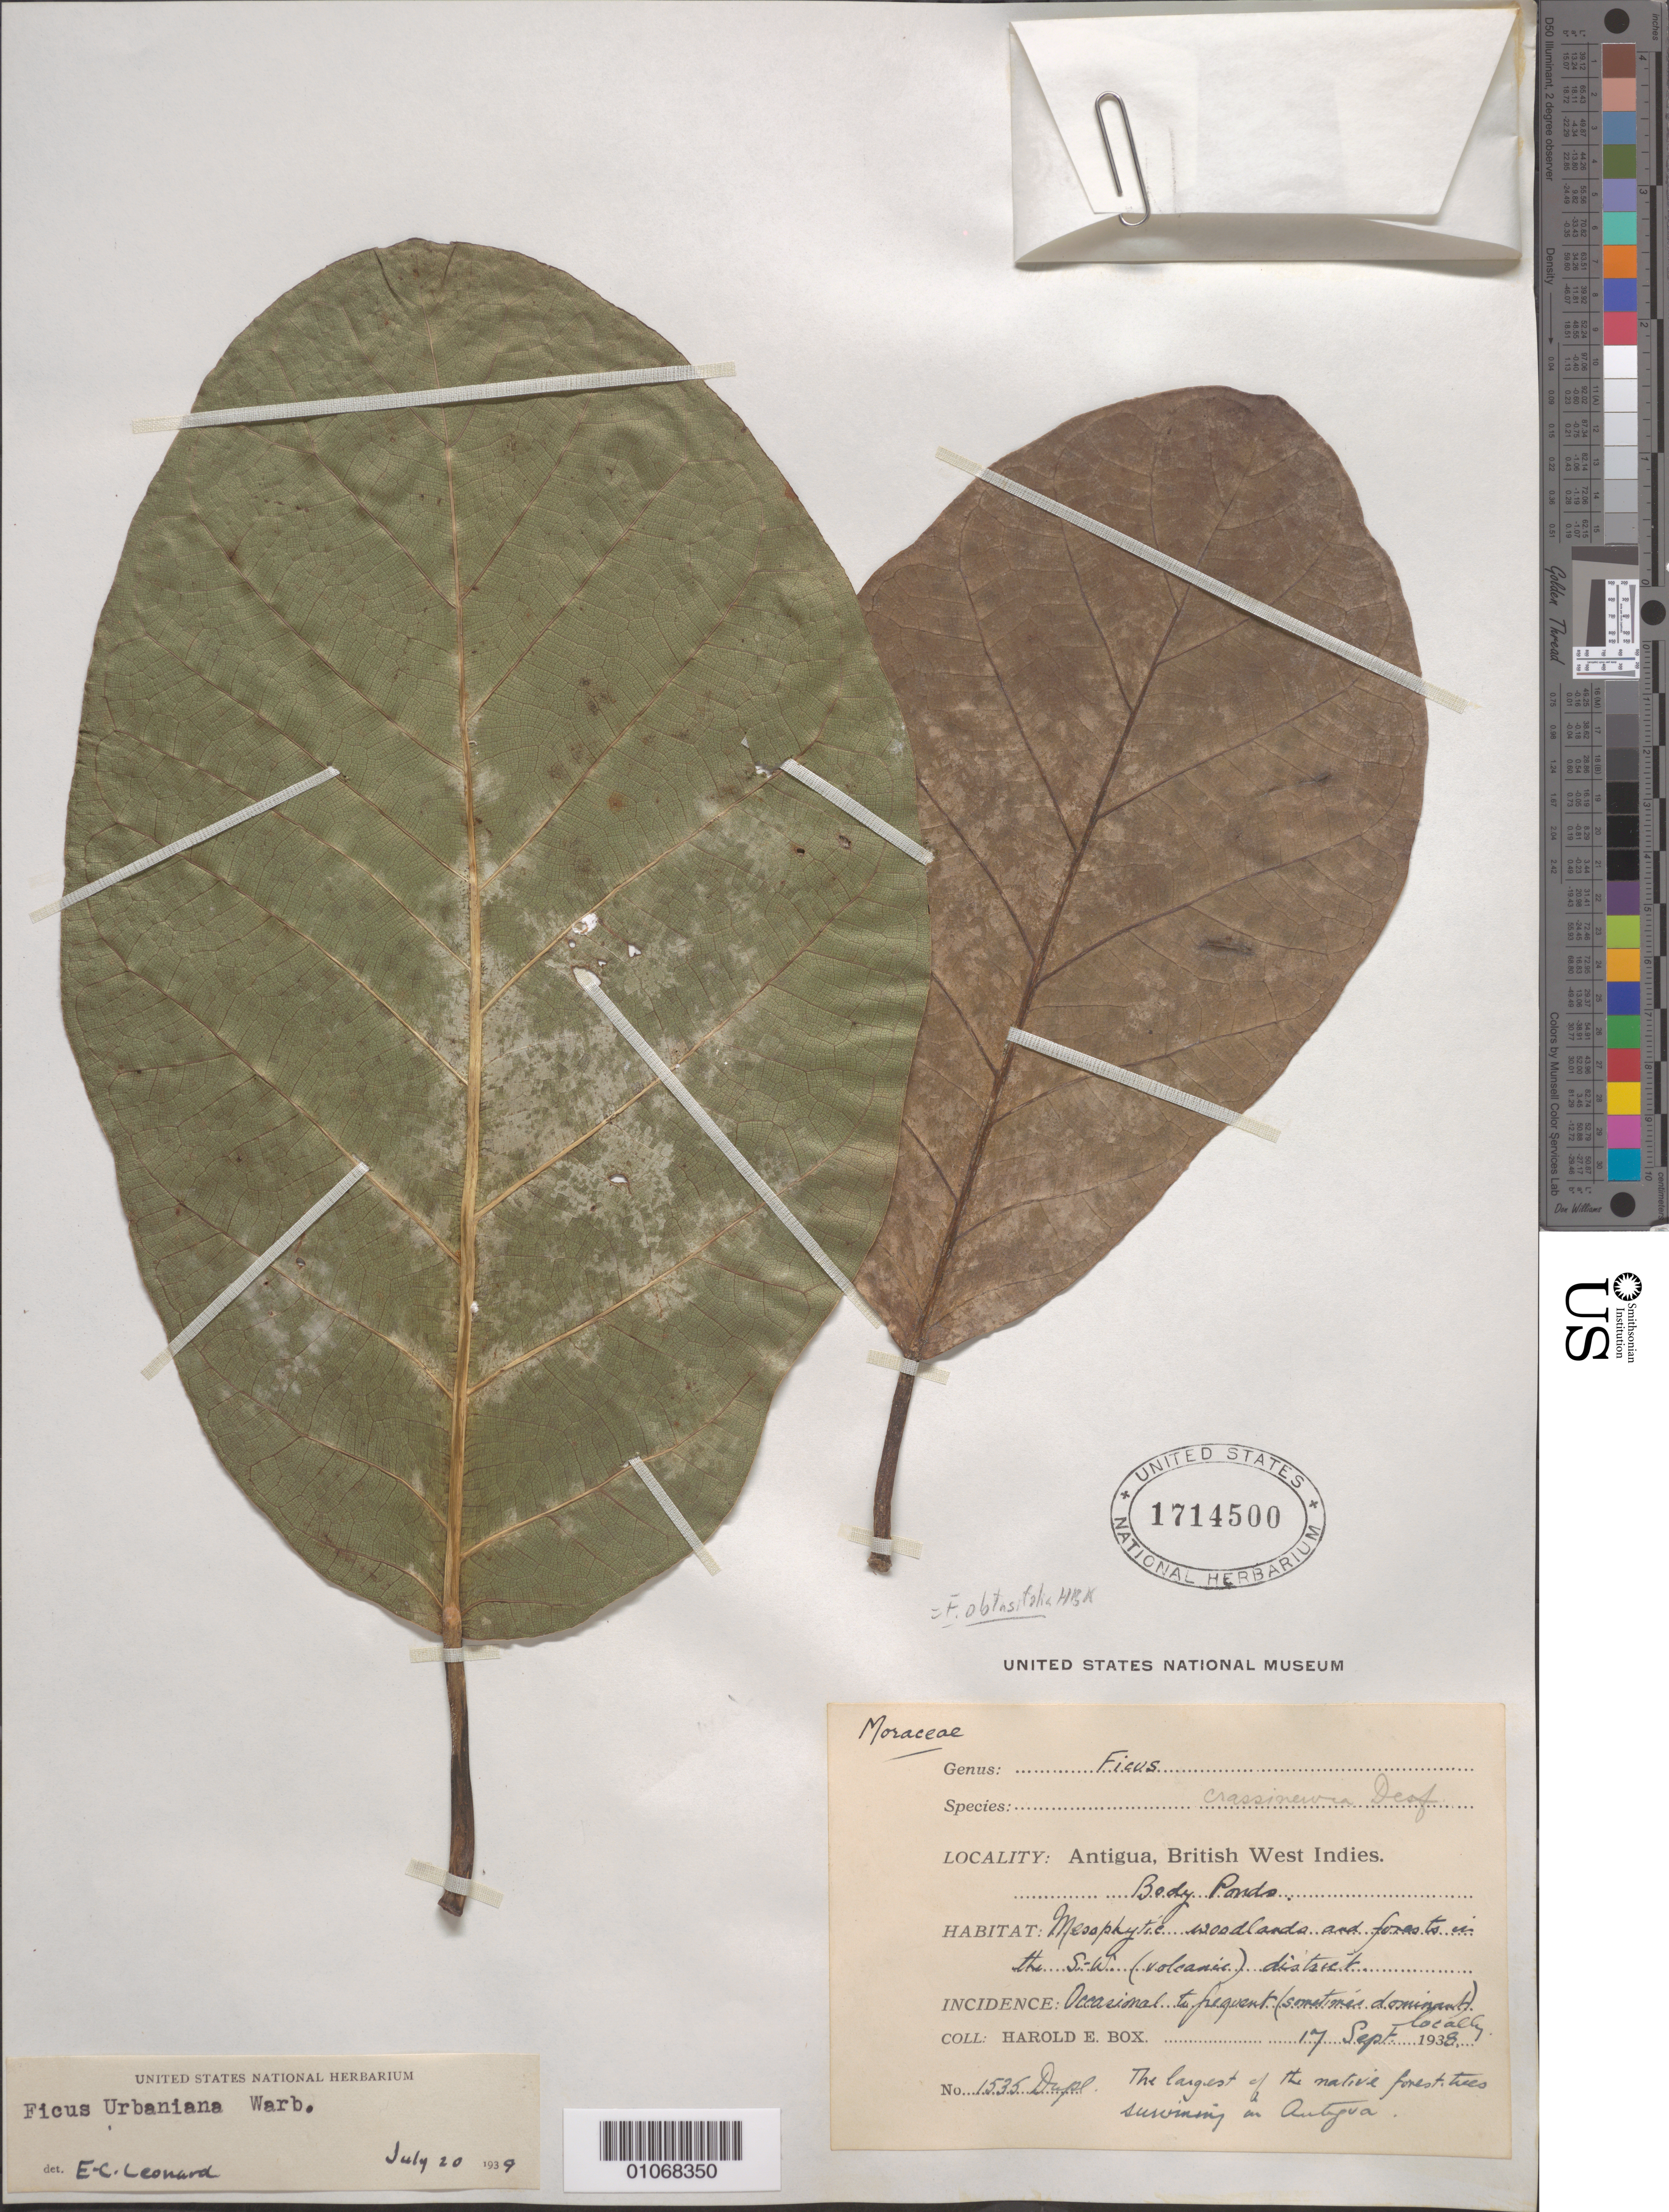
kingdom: Plantae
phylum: Tracheophyta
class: Magnoliopsida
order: Rosales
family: Moraceae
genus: Ficus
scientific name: Ficus obtusifolia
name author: Kunth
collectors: H. E. Box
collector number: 1535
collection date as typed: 17 Sep 1938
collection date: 1938-09-17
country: Antigua and Barbuda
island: Antigua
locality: Mesophytic woodlands and forests in the S.W. (volcanic) district.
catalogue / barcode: US 1714500